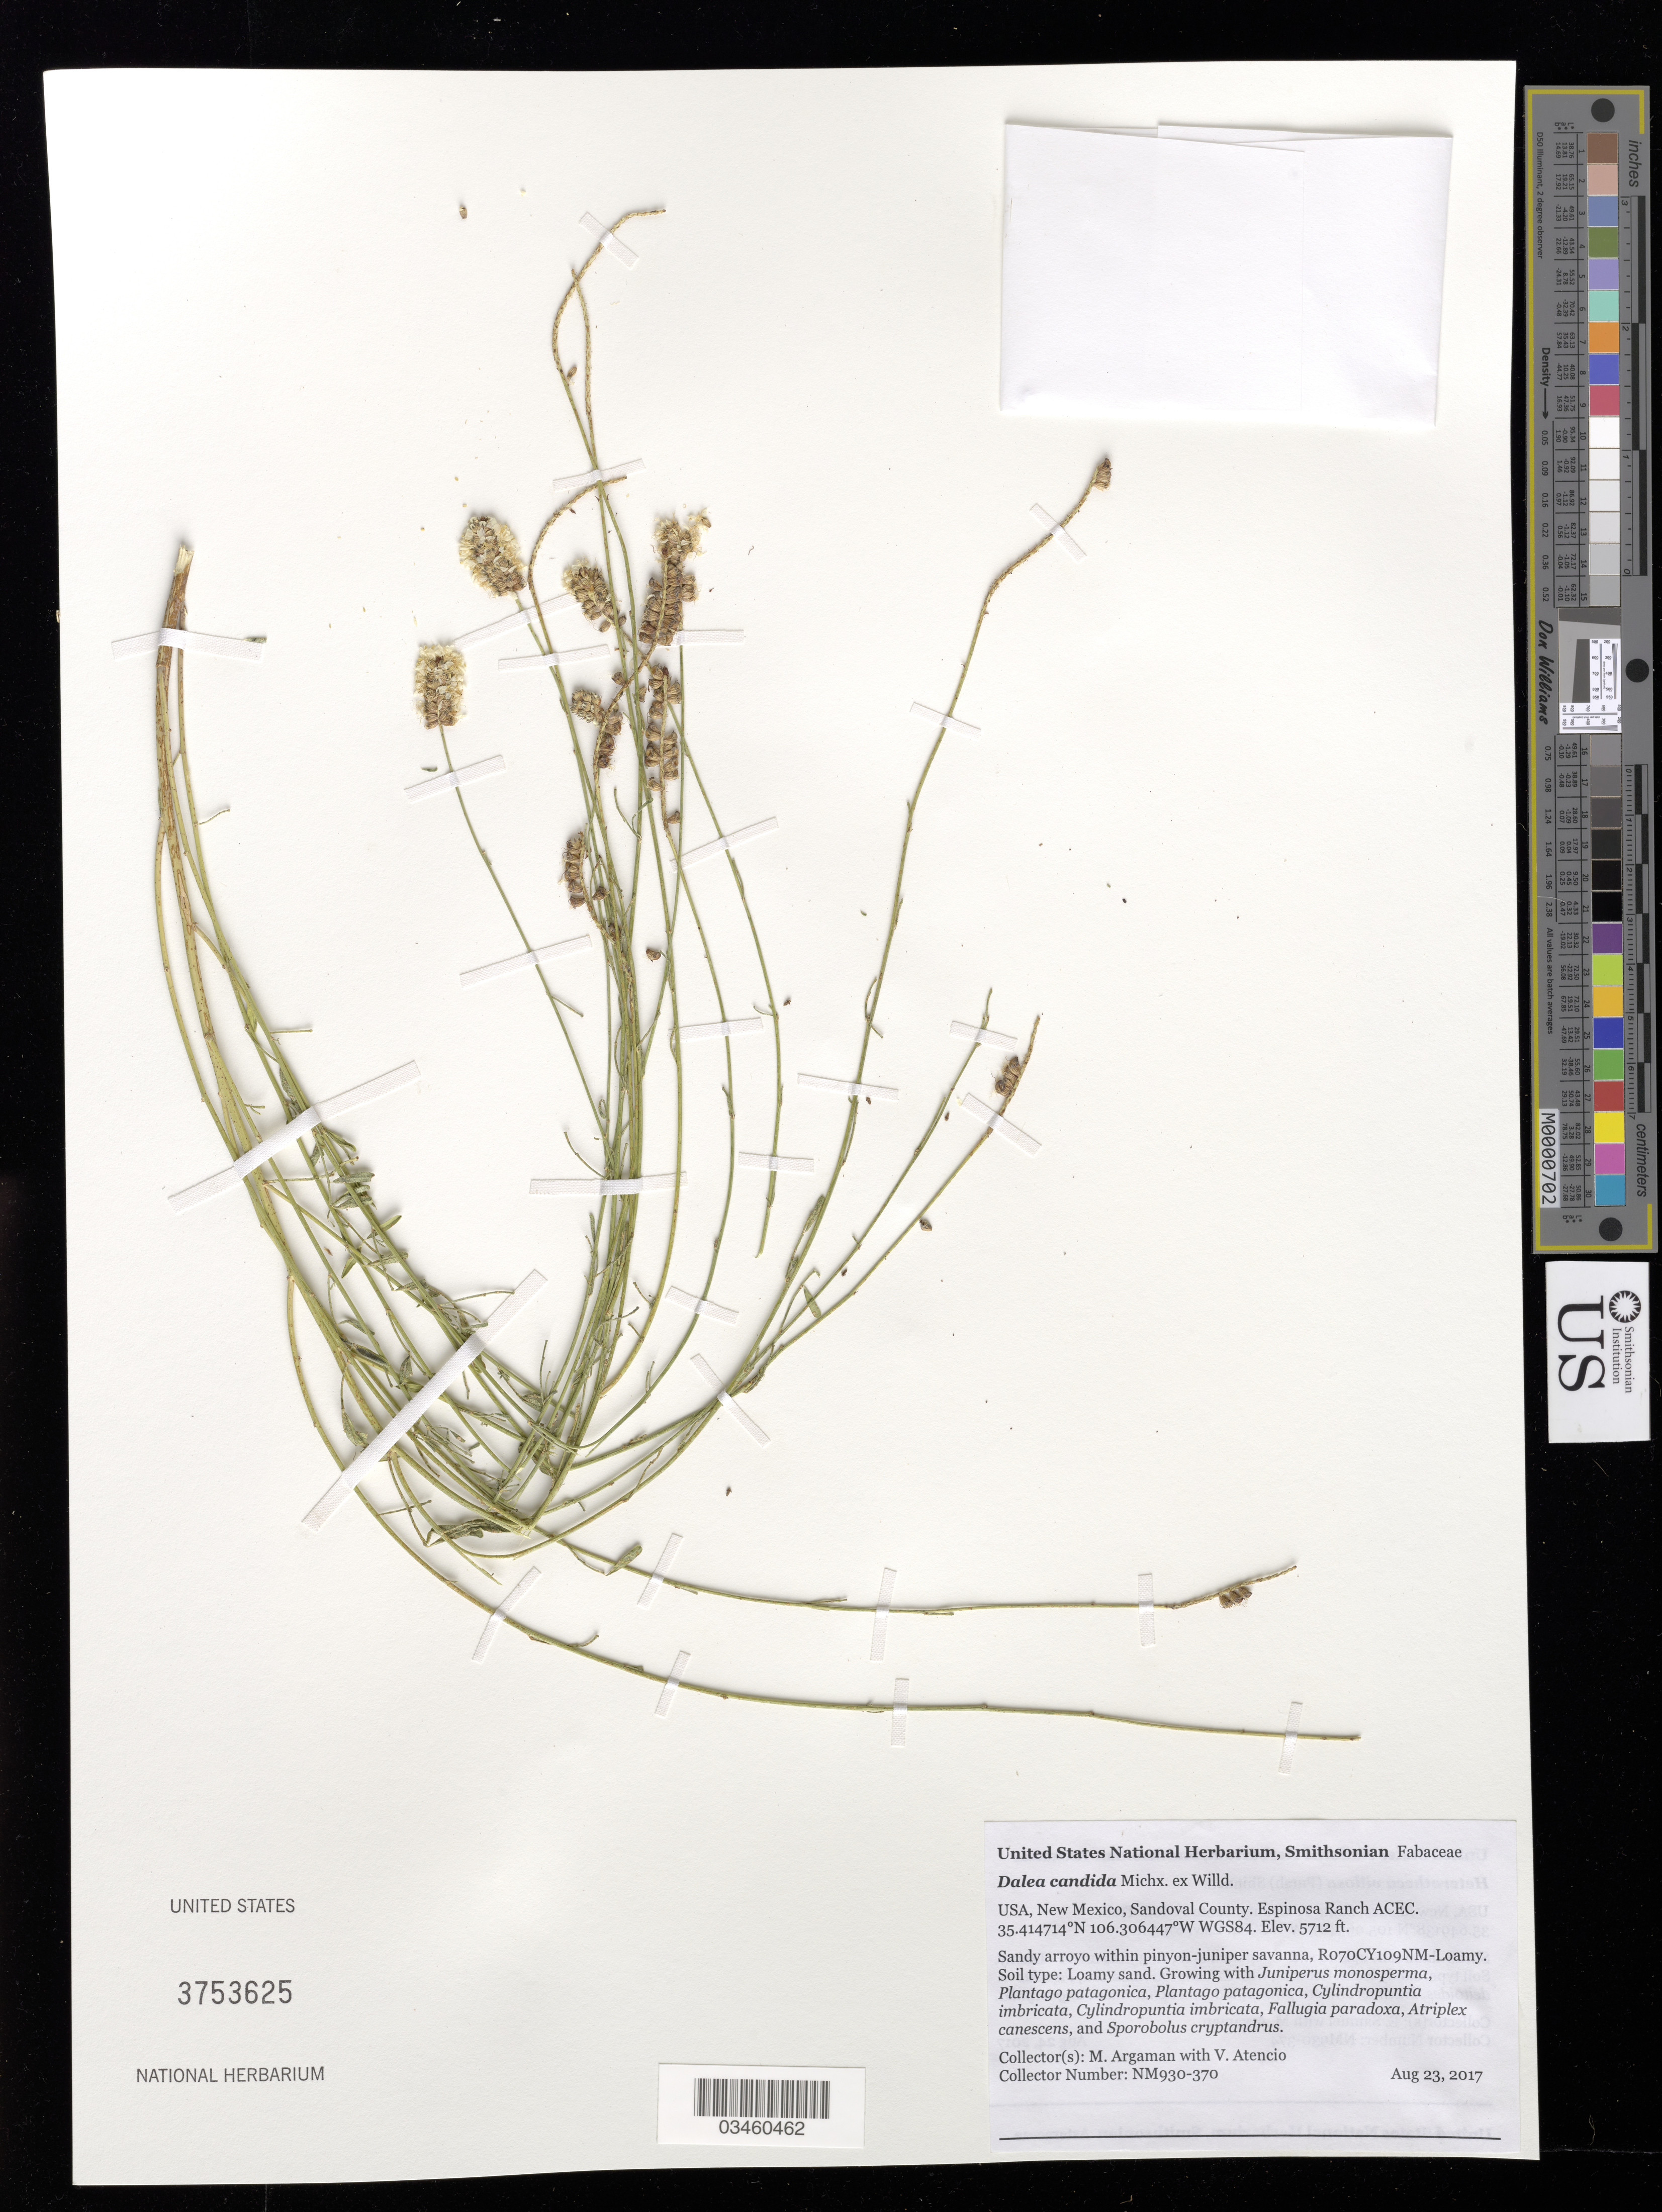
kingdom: Plantae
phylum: Tracheophyta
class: Magnoliopsida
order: Fabales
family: Fabaceae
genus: Dalea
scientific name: Dalea candida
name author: Michx. ex Willd.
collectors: M. Argaman & V. Atencio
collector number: NM930-370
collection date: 2017-08-23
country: United States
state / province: New Mexico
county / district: Sandoval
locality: BLM, Espinosa Ranch ACEC.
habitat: R070CY109NM-Loamy sand. Sandy arroyo within pinyon-juniper savanna.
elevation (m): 1741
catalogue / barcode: US 3753625